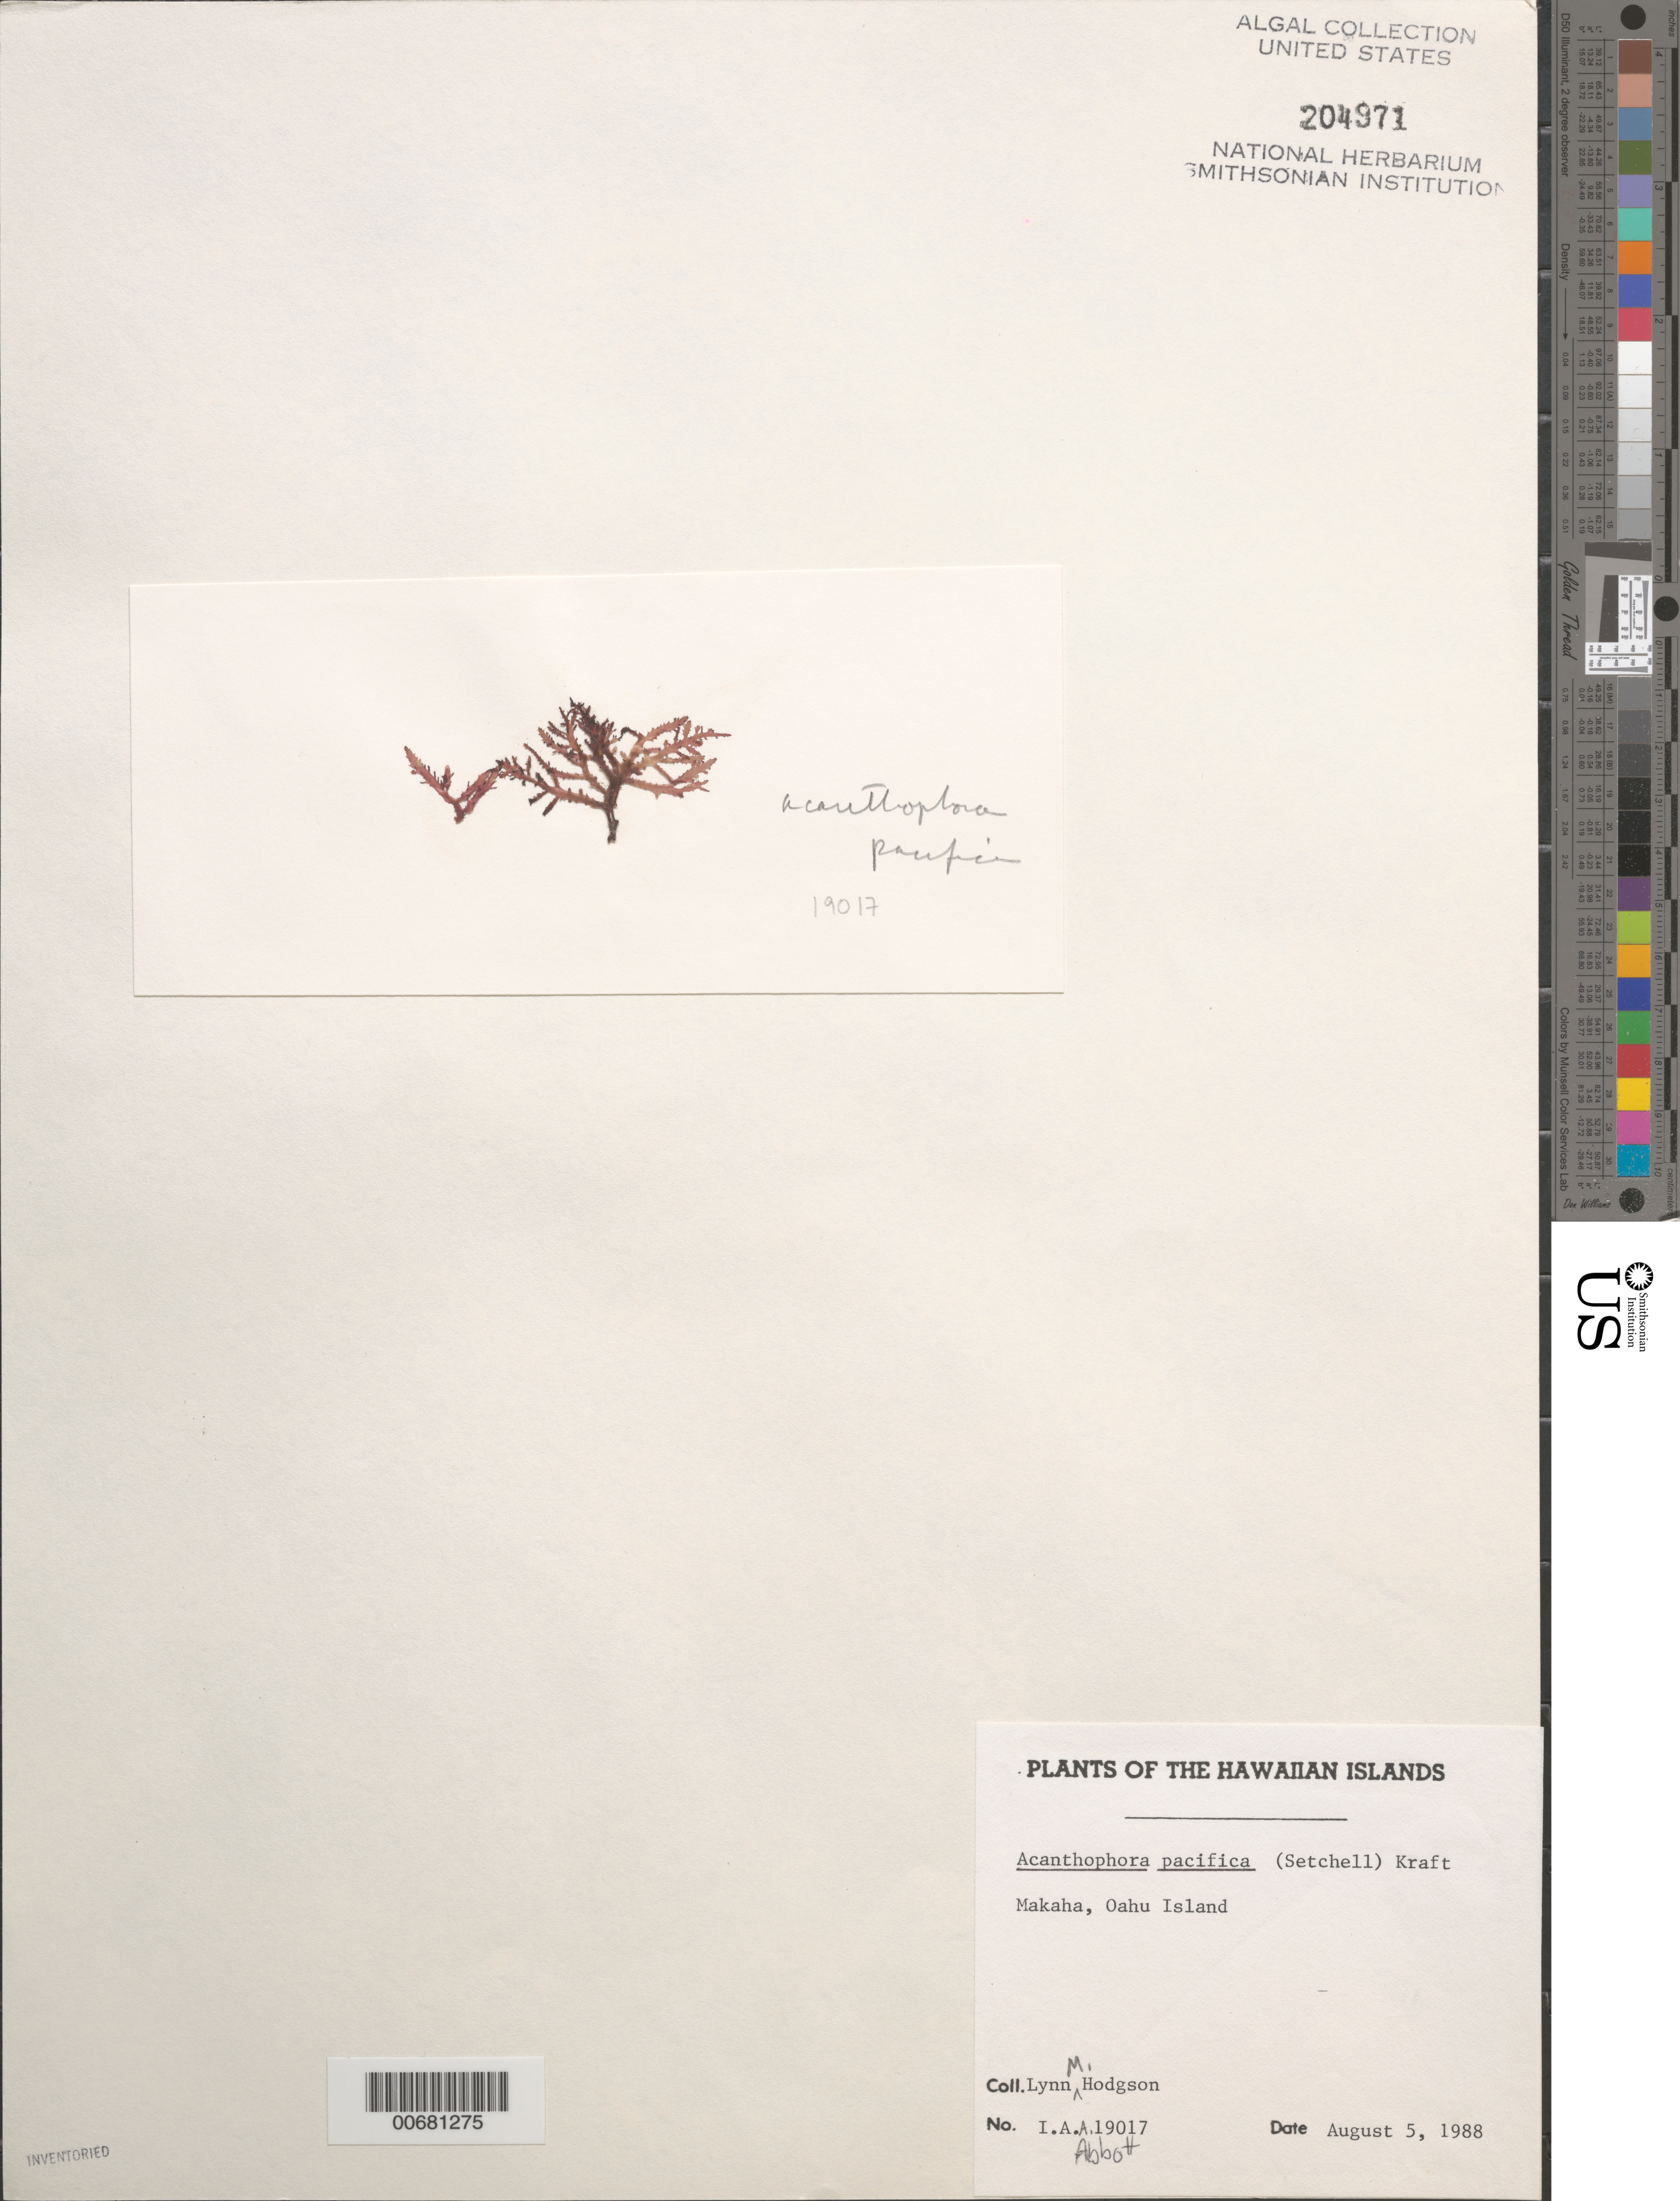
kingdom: Plantae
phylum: Rhodophyta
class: Florideophyceae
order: Ceramiales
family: Rhodomelaceae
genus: Acanthophora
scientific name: Acanthophora pacifica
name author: (Setch.) G.T.Kraft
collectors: L. M. Hodgson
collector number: IAA 19017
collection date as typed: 05 Aug 1992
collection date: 1992-08-05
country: United States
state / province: Hawaii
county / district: Honolulu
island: Oahu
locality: Makaha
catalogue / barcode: US 204971